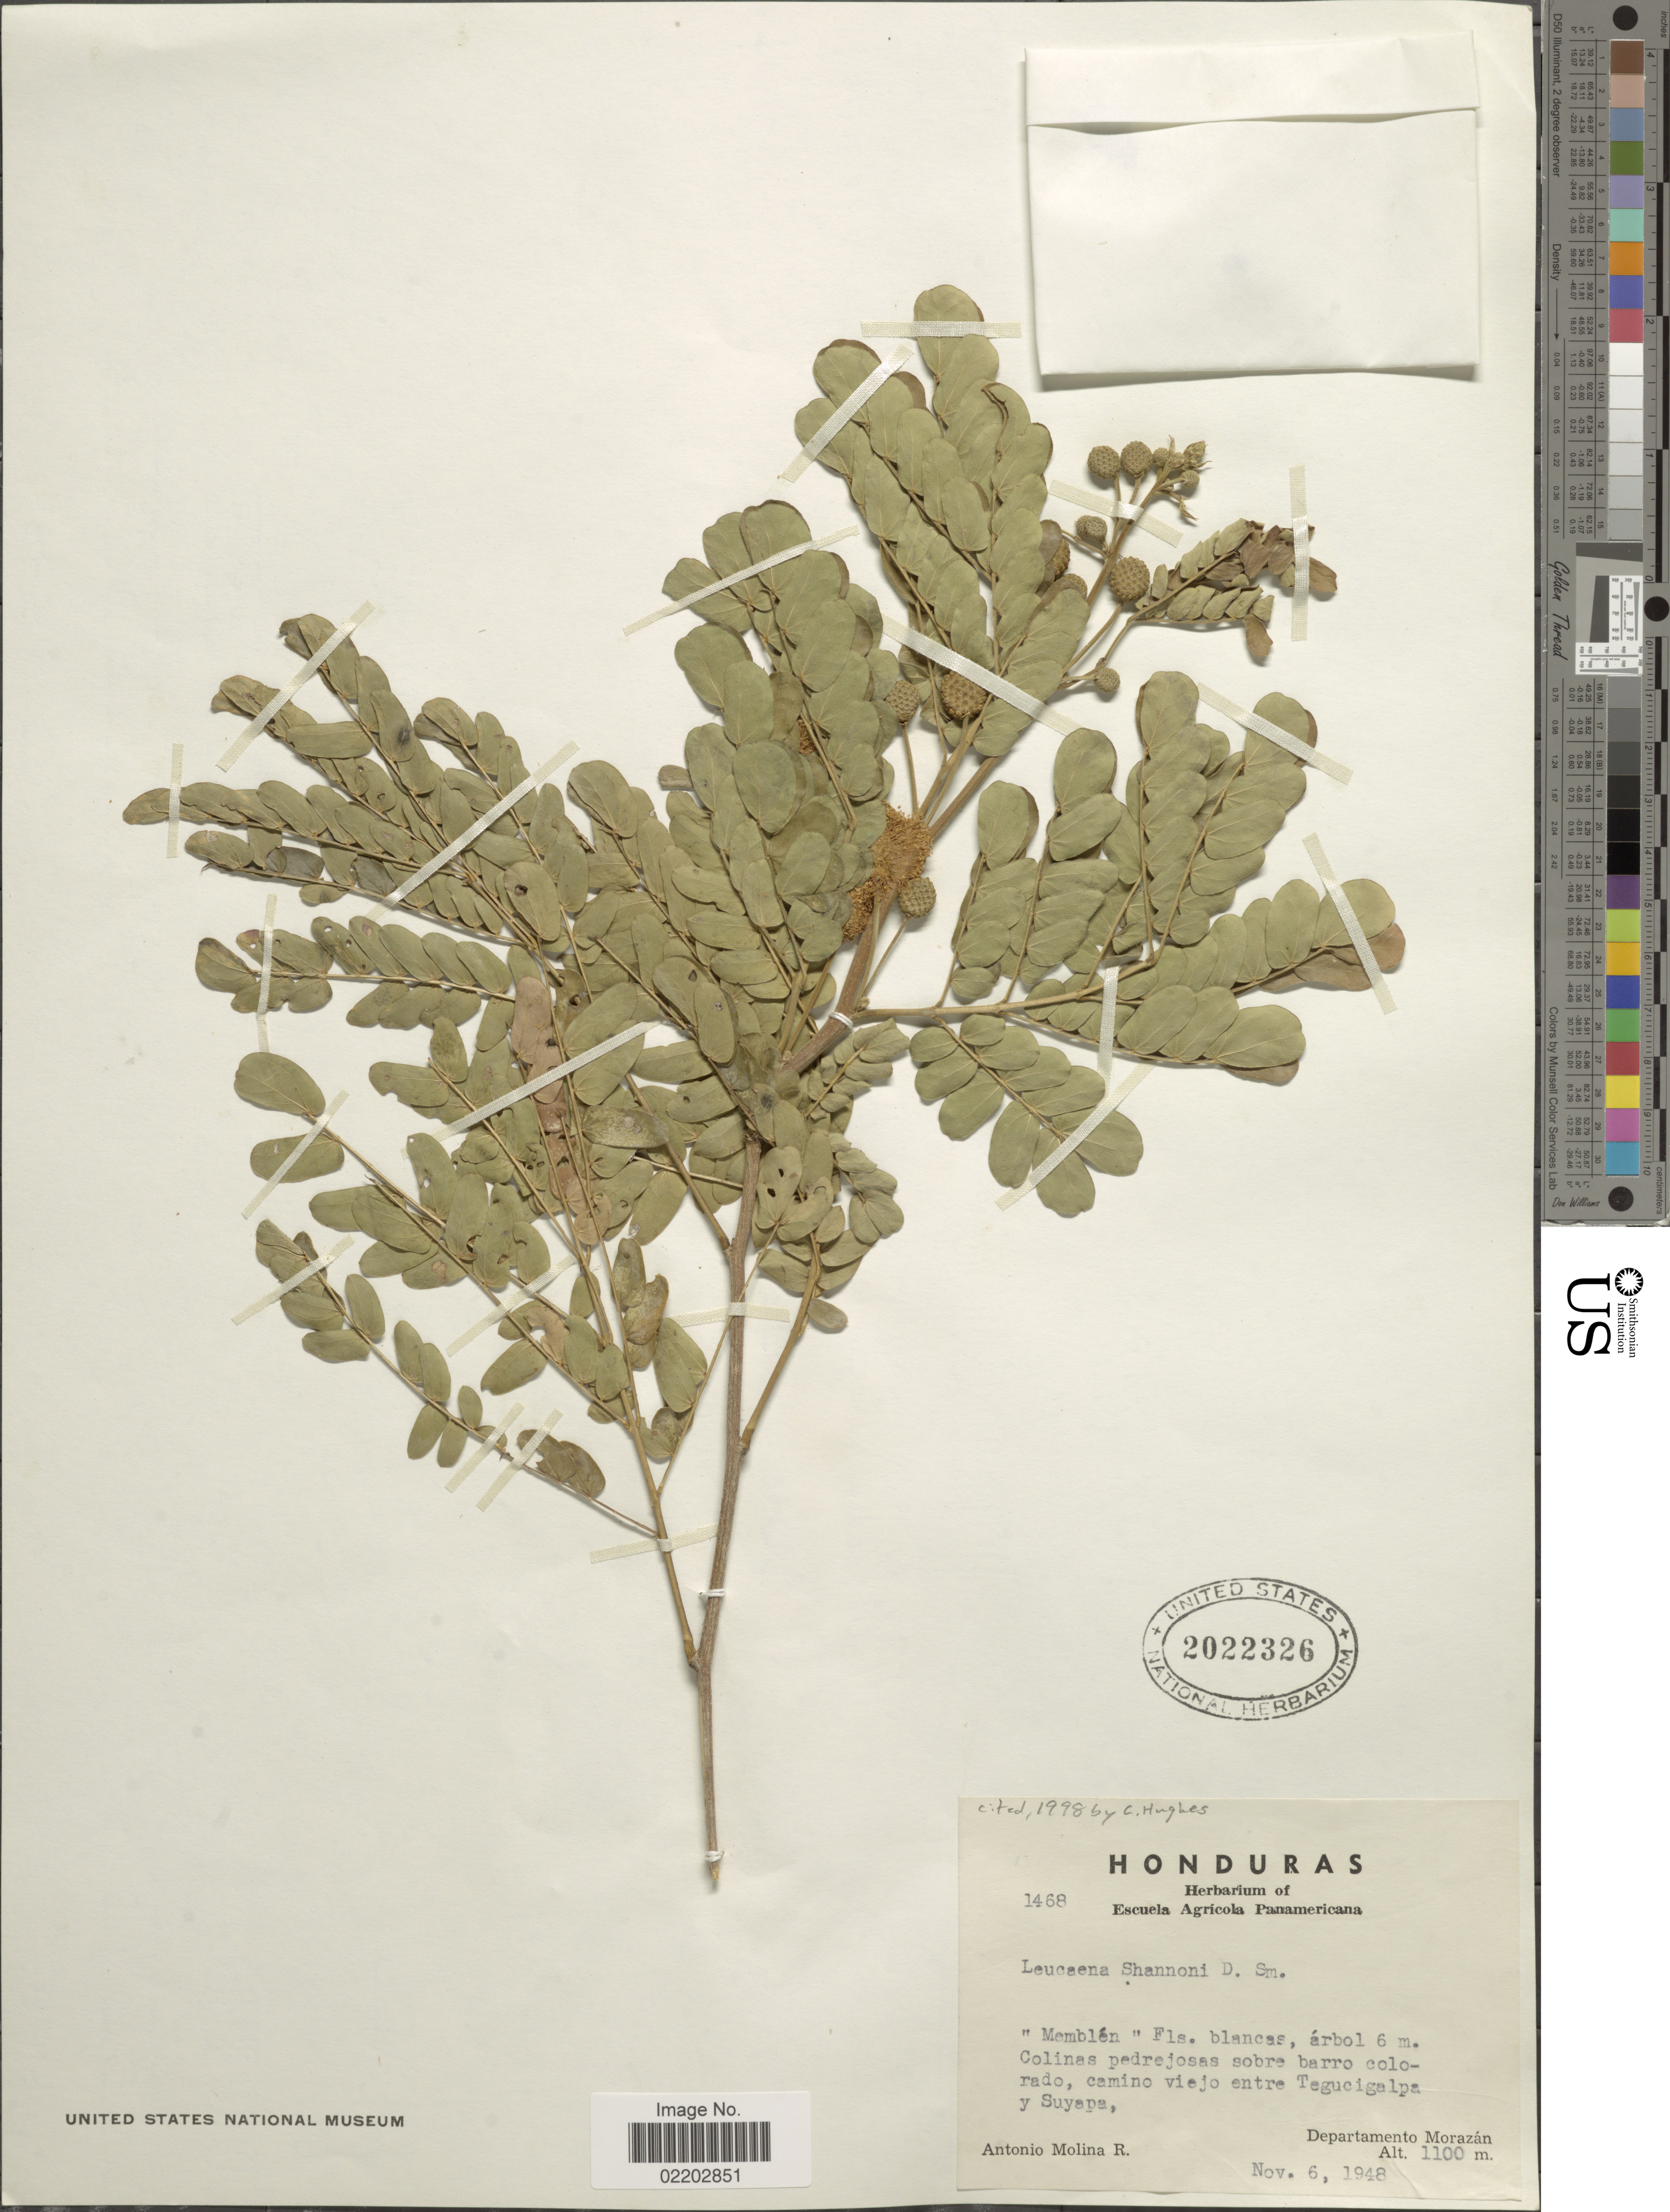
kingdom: Plantae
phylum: Tracheophyta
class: Magnoliopsida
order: Fabales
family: Fabaceae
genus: Leucaena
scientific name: Leucaena shannonii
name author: Donn. Sm.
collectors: A. Molina R.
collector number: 1468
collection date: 1948-11-06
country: Honduras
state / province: Fco. Morazán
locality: Colinas pedrejosas sobre barro colorado, camino viejo entre Tegucigalpa y Suyapa, departamento Morazán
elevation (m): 1100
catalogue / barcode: US 2022326